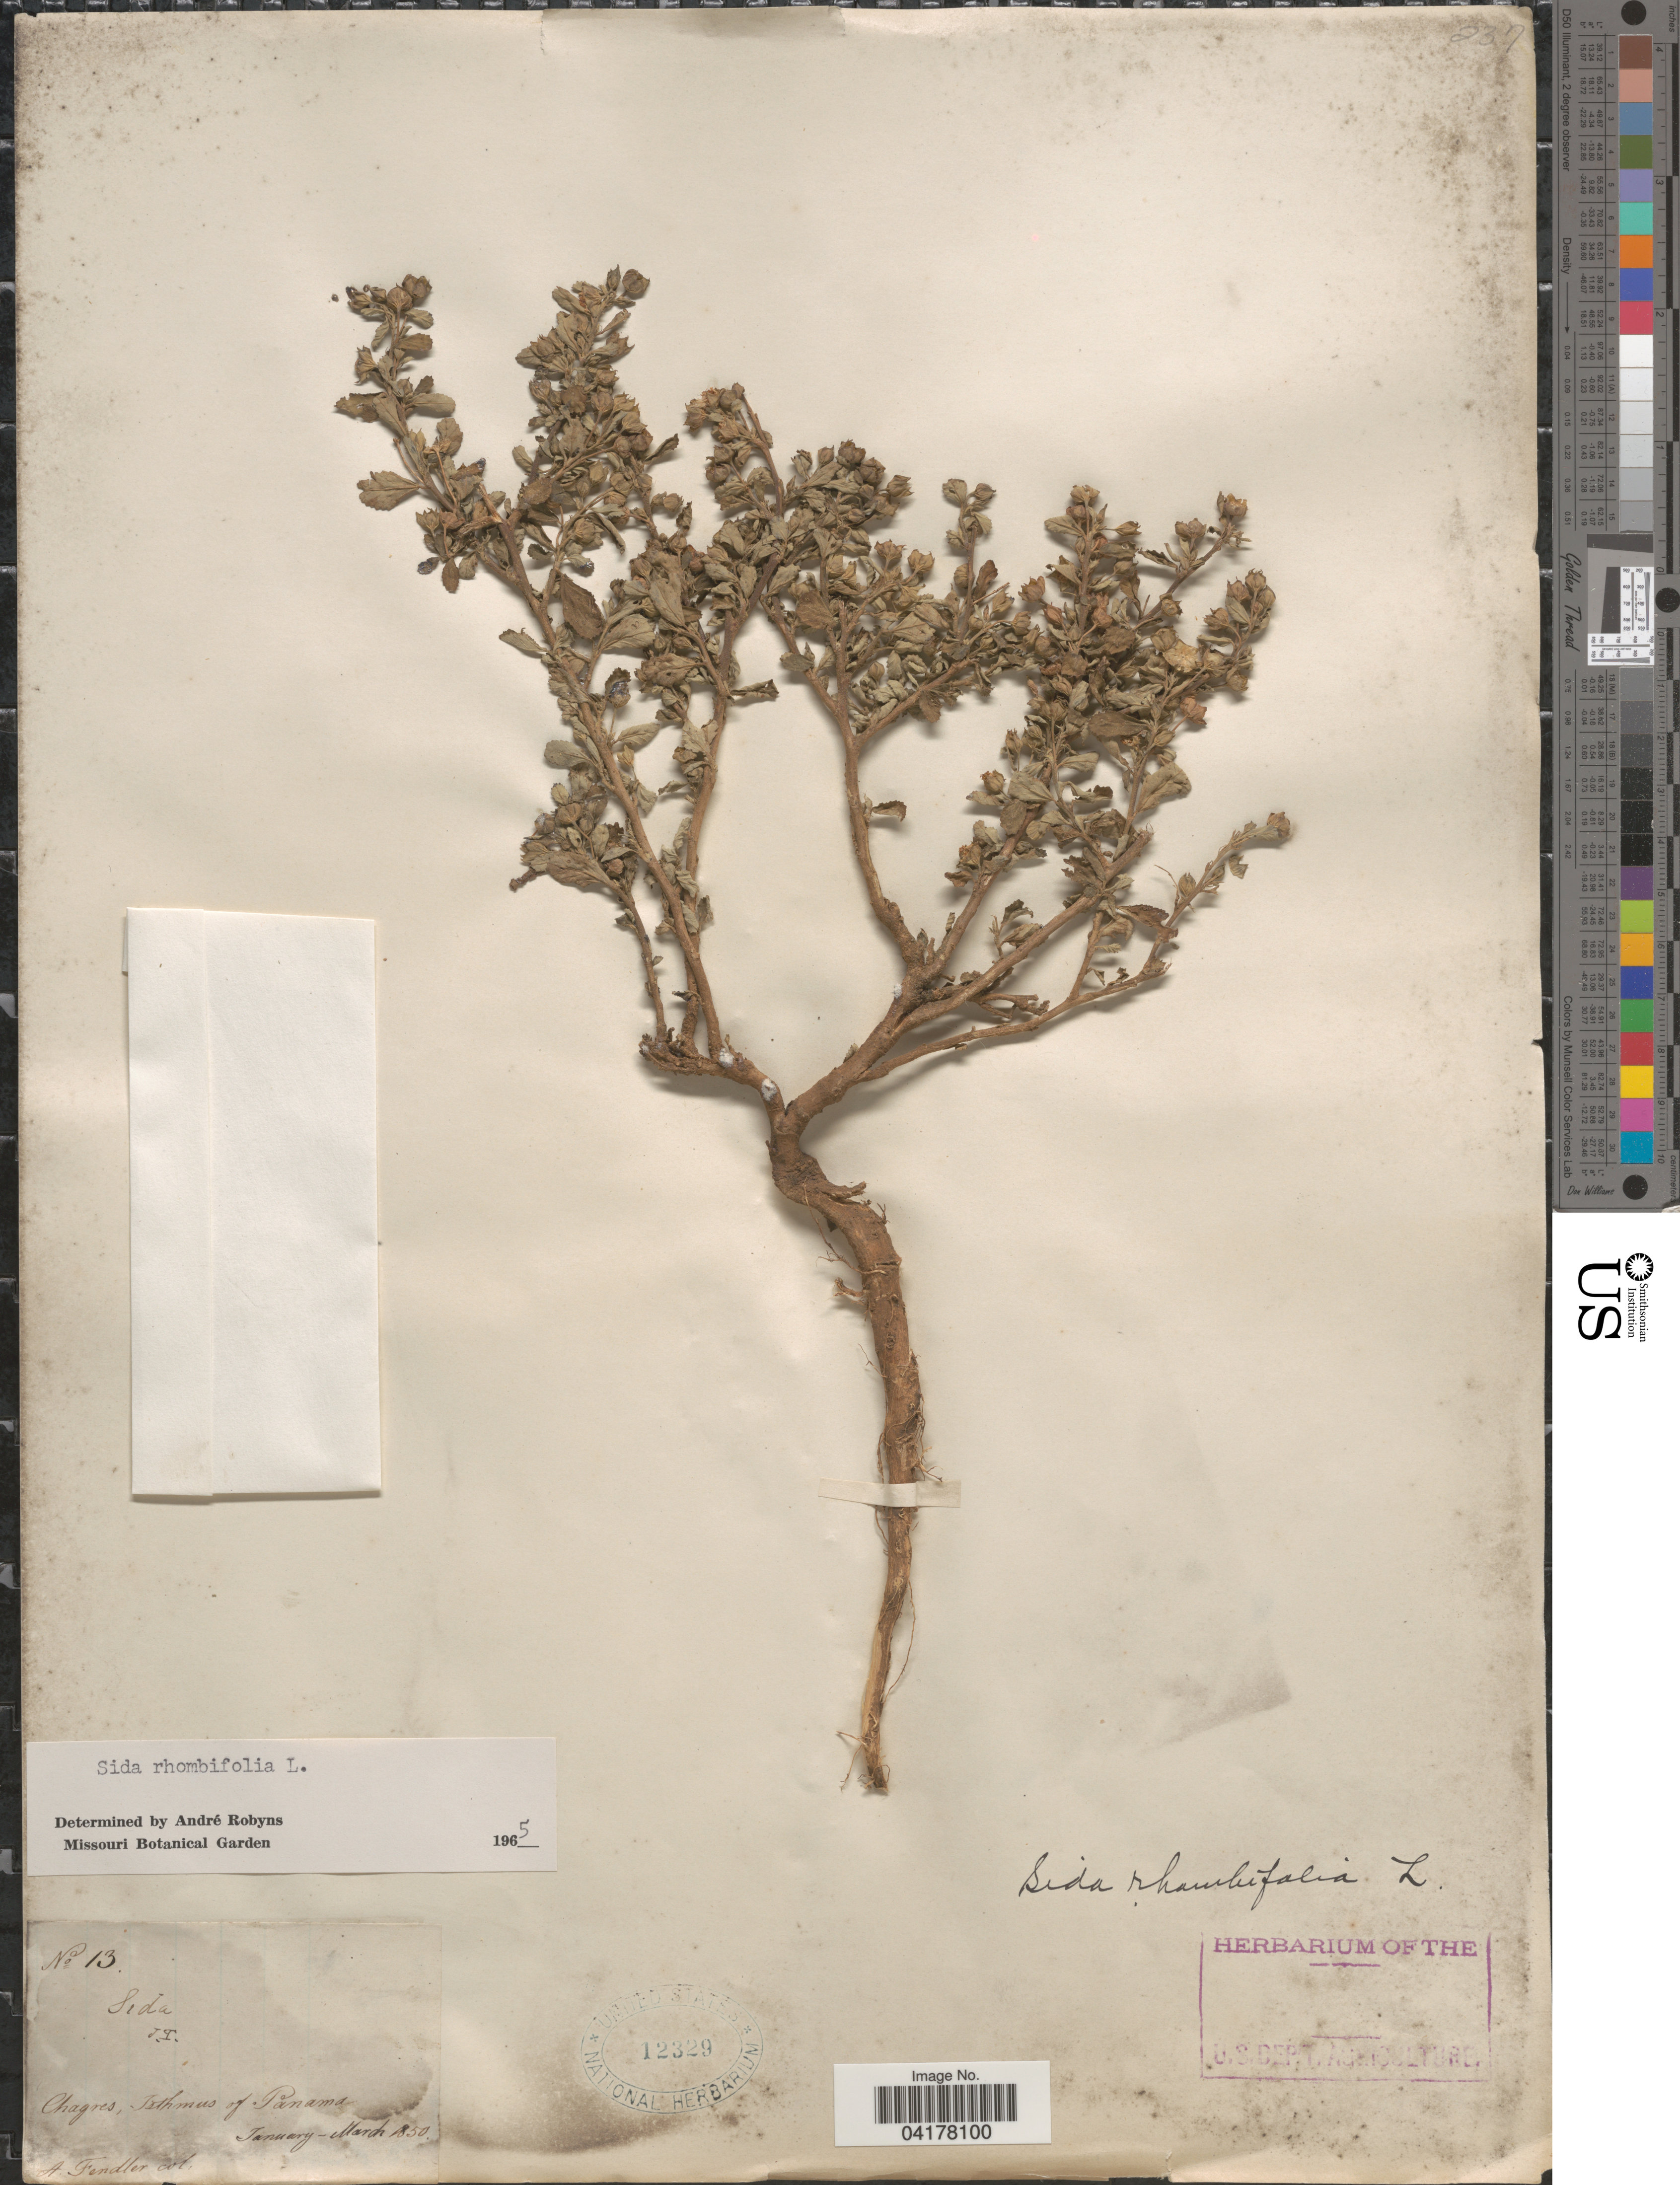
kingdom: Plantae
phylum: Tracheophyta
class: Magnoliopsida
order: Malvales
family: Malvaceae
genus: Sida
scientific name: Sida rhombifolia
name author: L.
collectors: A. Fendler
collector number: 13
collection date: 1850-01/1850-03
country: Panama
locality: Chagres, Isthmus of Panama.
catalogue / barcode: US 12329